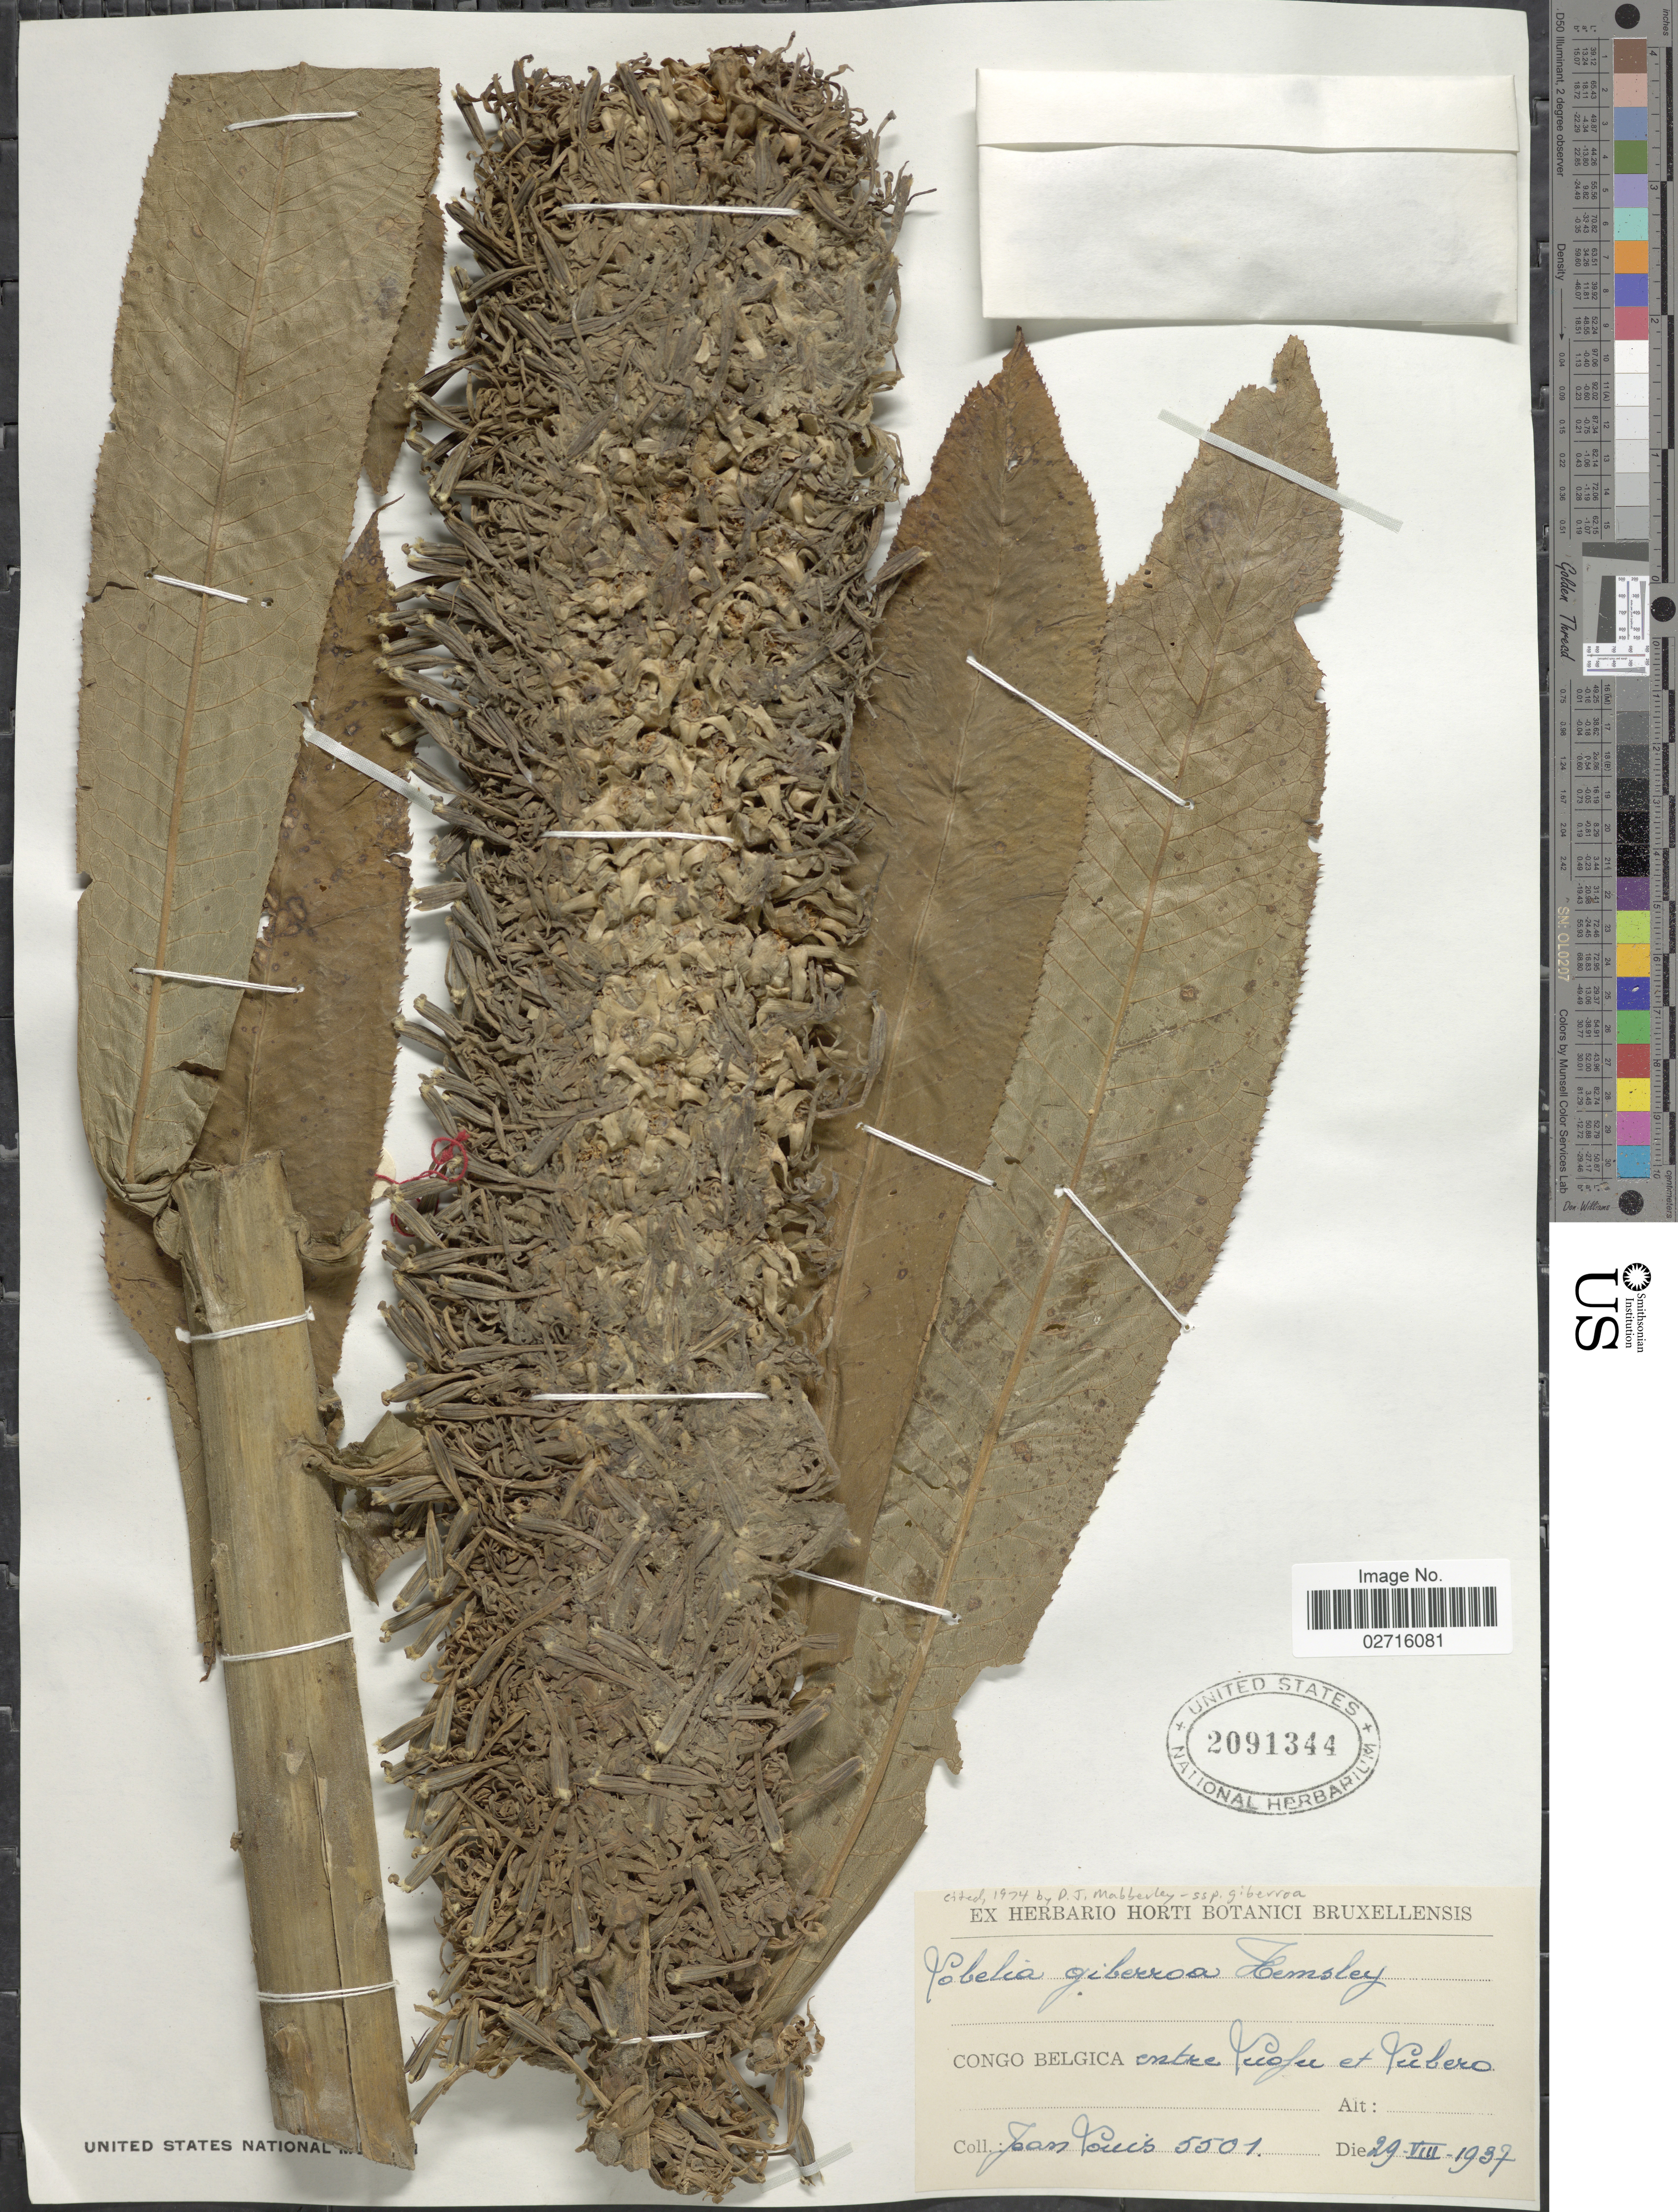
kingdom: Plantae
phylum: Tracheophyta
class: Magnoliopsida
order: Asterales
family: Campanulaceae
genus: Lobelia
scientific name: Lobelia giberroa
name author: Hemsl.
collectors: J. Louis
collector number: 5501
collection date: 1937-08-29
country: Congo, Democratic Republic of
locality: Congo Belgica entre Luofu et Lubero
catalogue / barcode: US 2091344